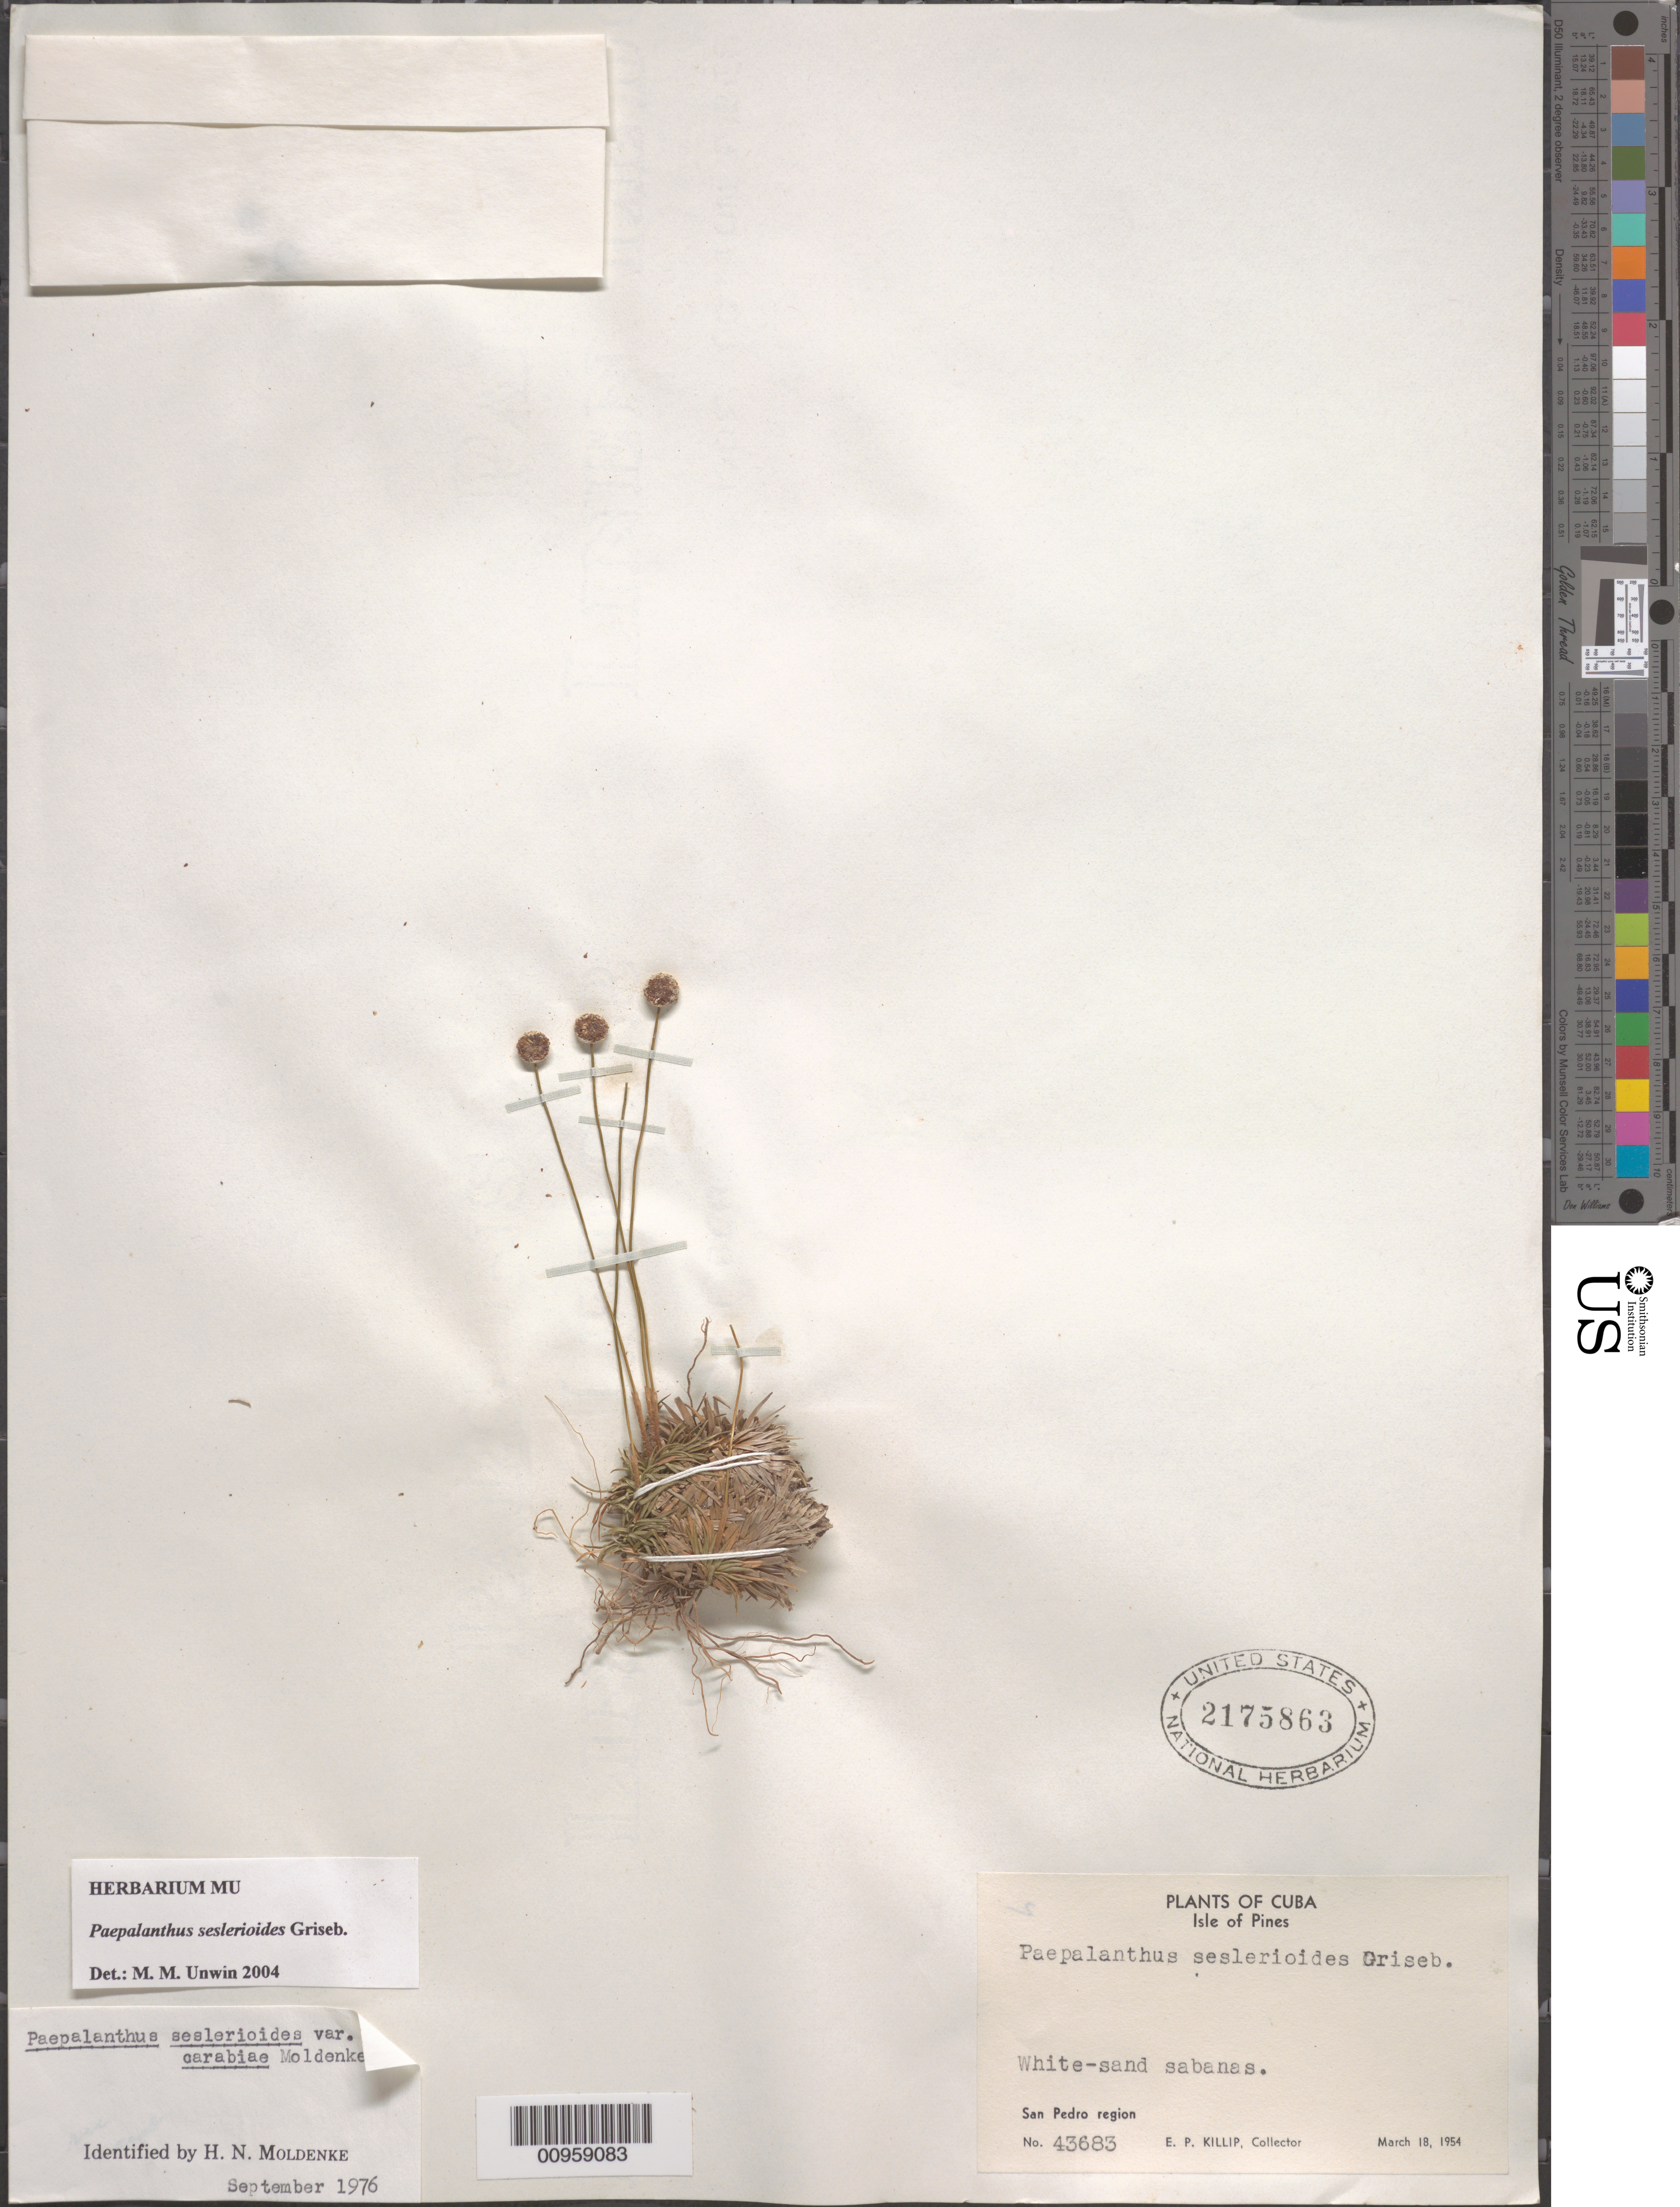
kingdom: Plantae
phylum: Tracheophyta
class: Liliopsida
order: Poales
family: Eriocaulaceae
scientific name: Giuliettia seslerioides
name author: (Griseb.) Andrino & Sano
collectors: E. P. Killip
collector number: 43683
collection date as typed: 18 Mar 1954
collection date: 1954-03-18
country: Cuba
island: Isla de la Juventud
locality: San Pedro Region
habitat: White-sand sabanas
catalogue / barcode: US 2175863